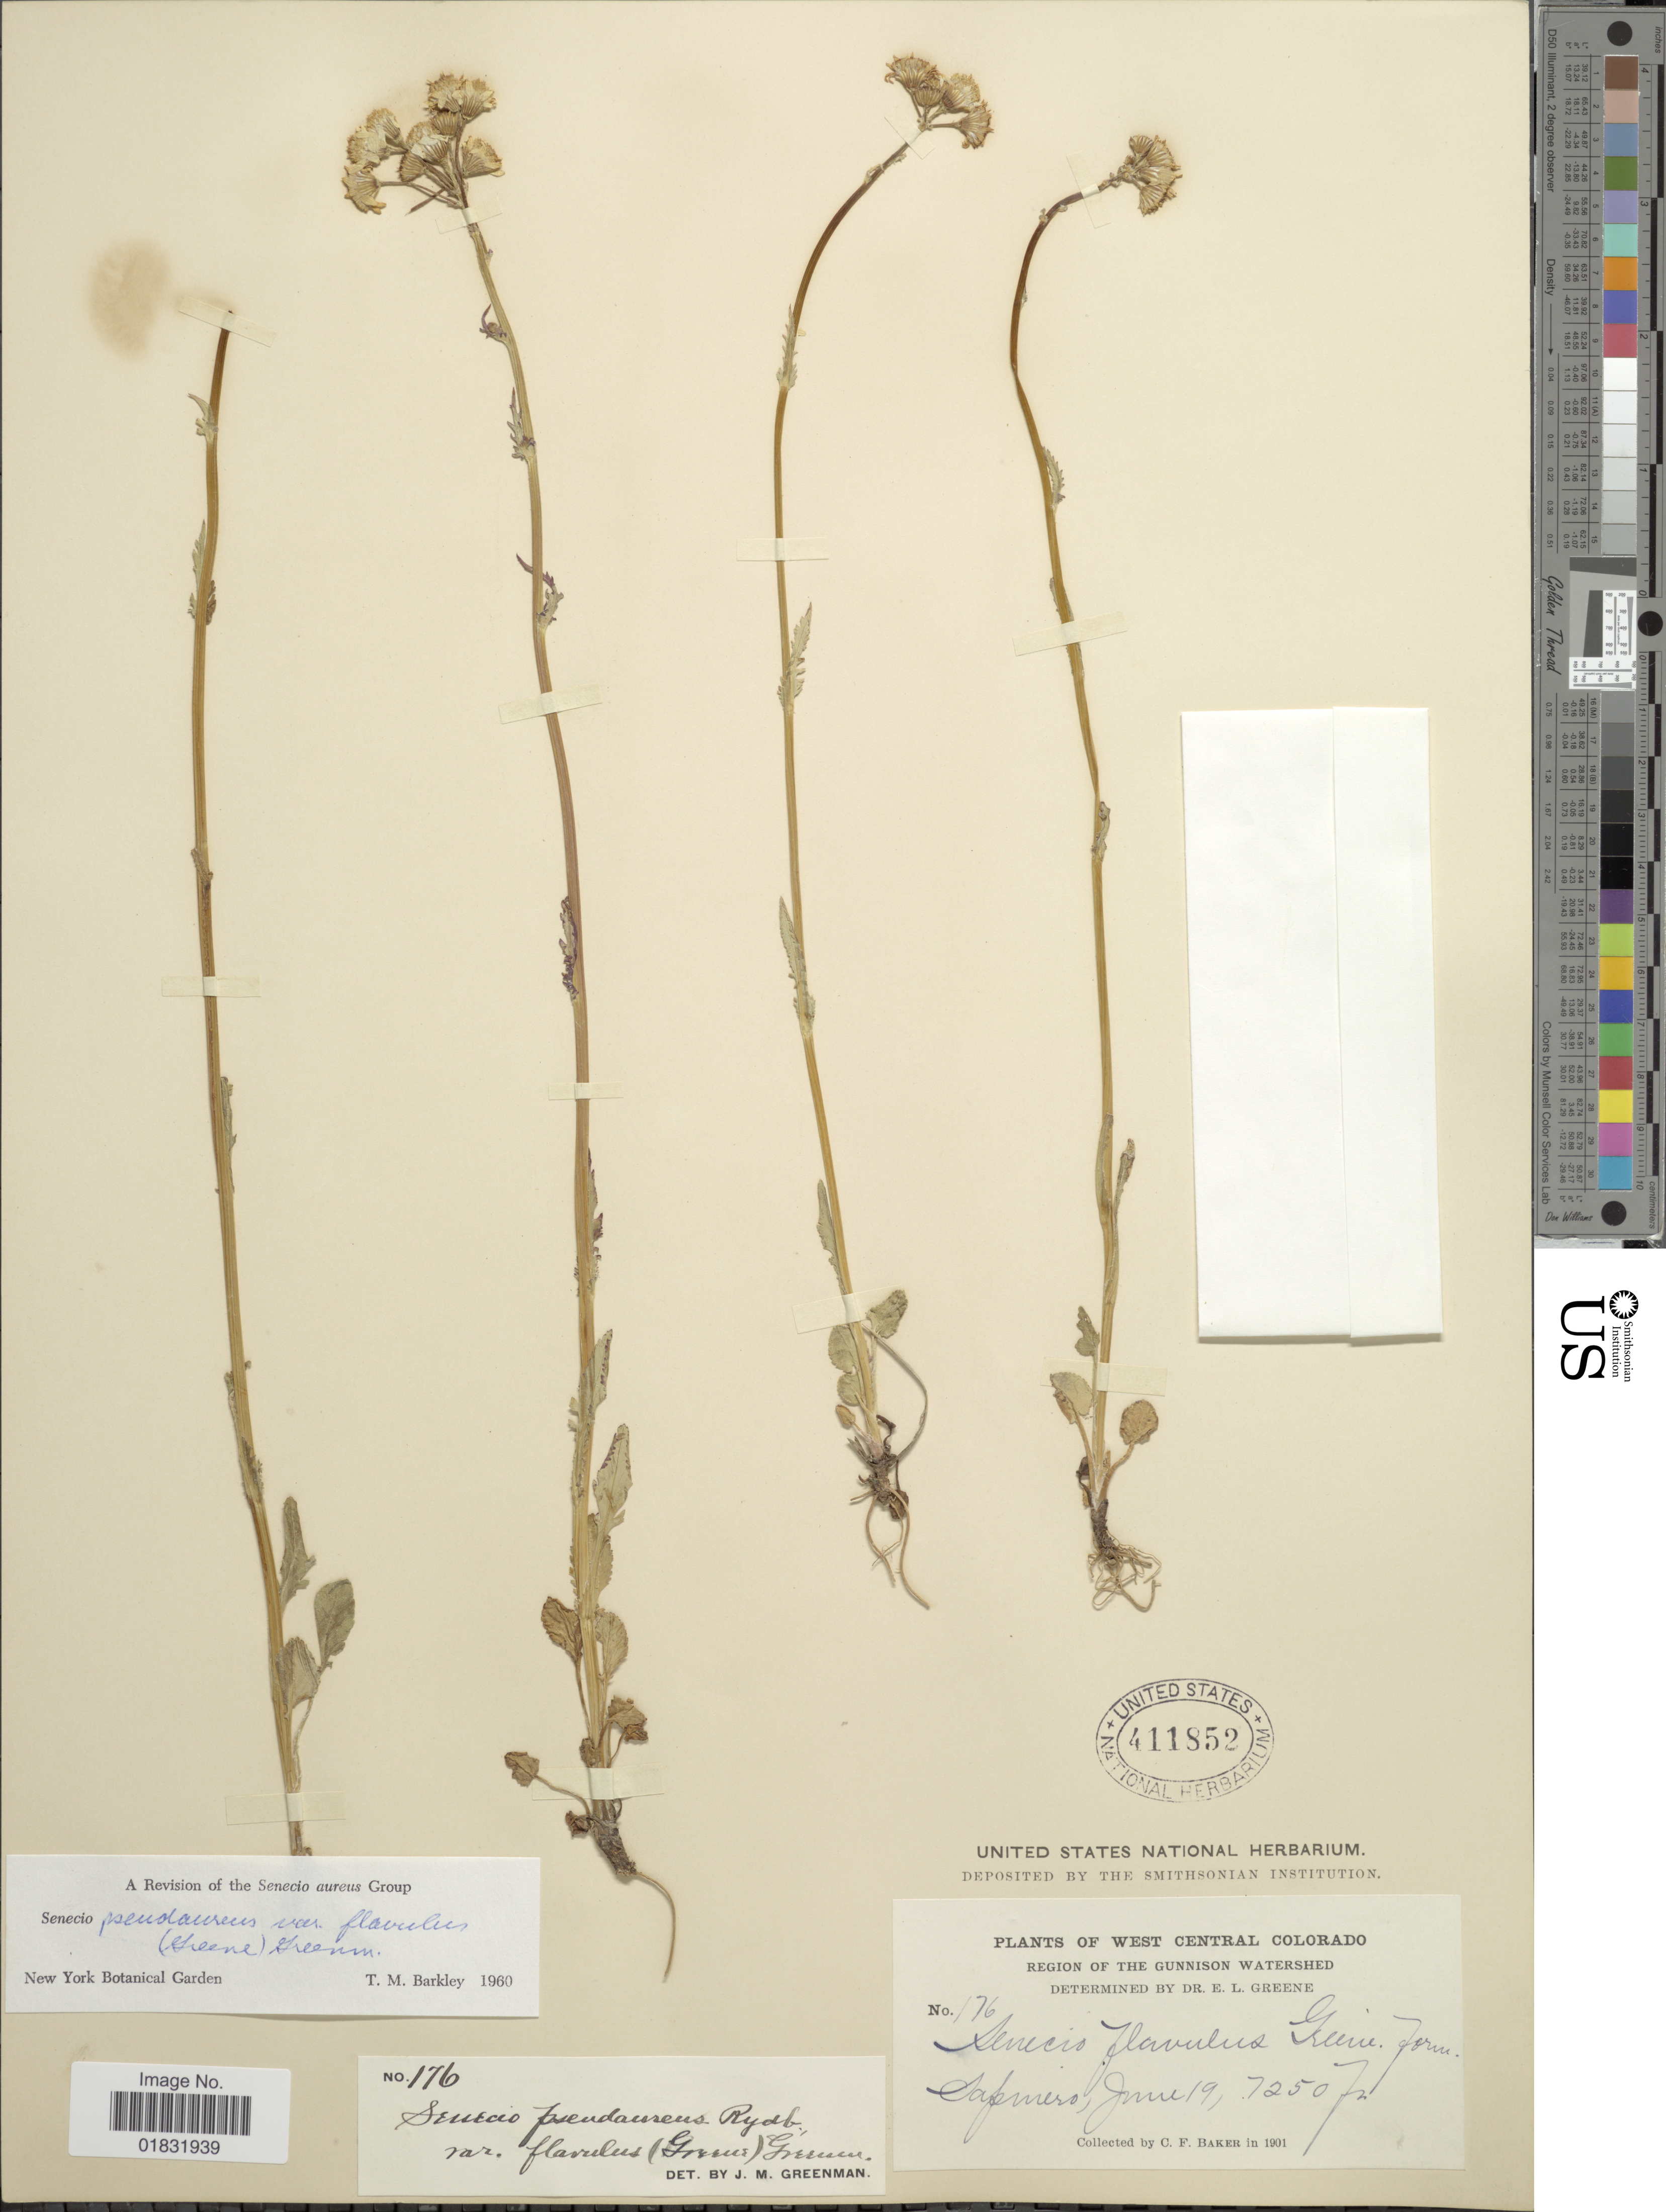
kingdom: Plantae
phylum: Tracheophyta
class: Magnoliopsida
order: Asterales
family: Asteraceae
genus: Packera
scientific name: Packera pseudaurea var. flavula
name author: (Greene) Trock & T.M. Barkley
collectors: C. F. Baker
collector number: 176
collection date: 1901-06-19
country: United States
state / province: Colorado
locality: West Central Colorado, Region of the Gunnison watershed, Sapmero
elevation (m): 2210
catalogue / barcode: US 411852